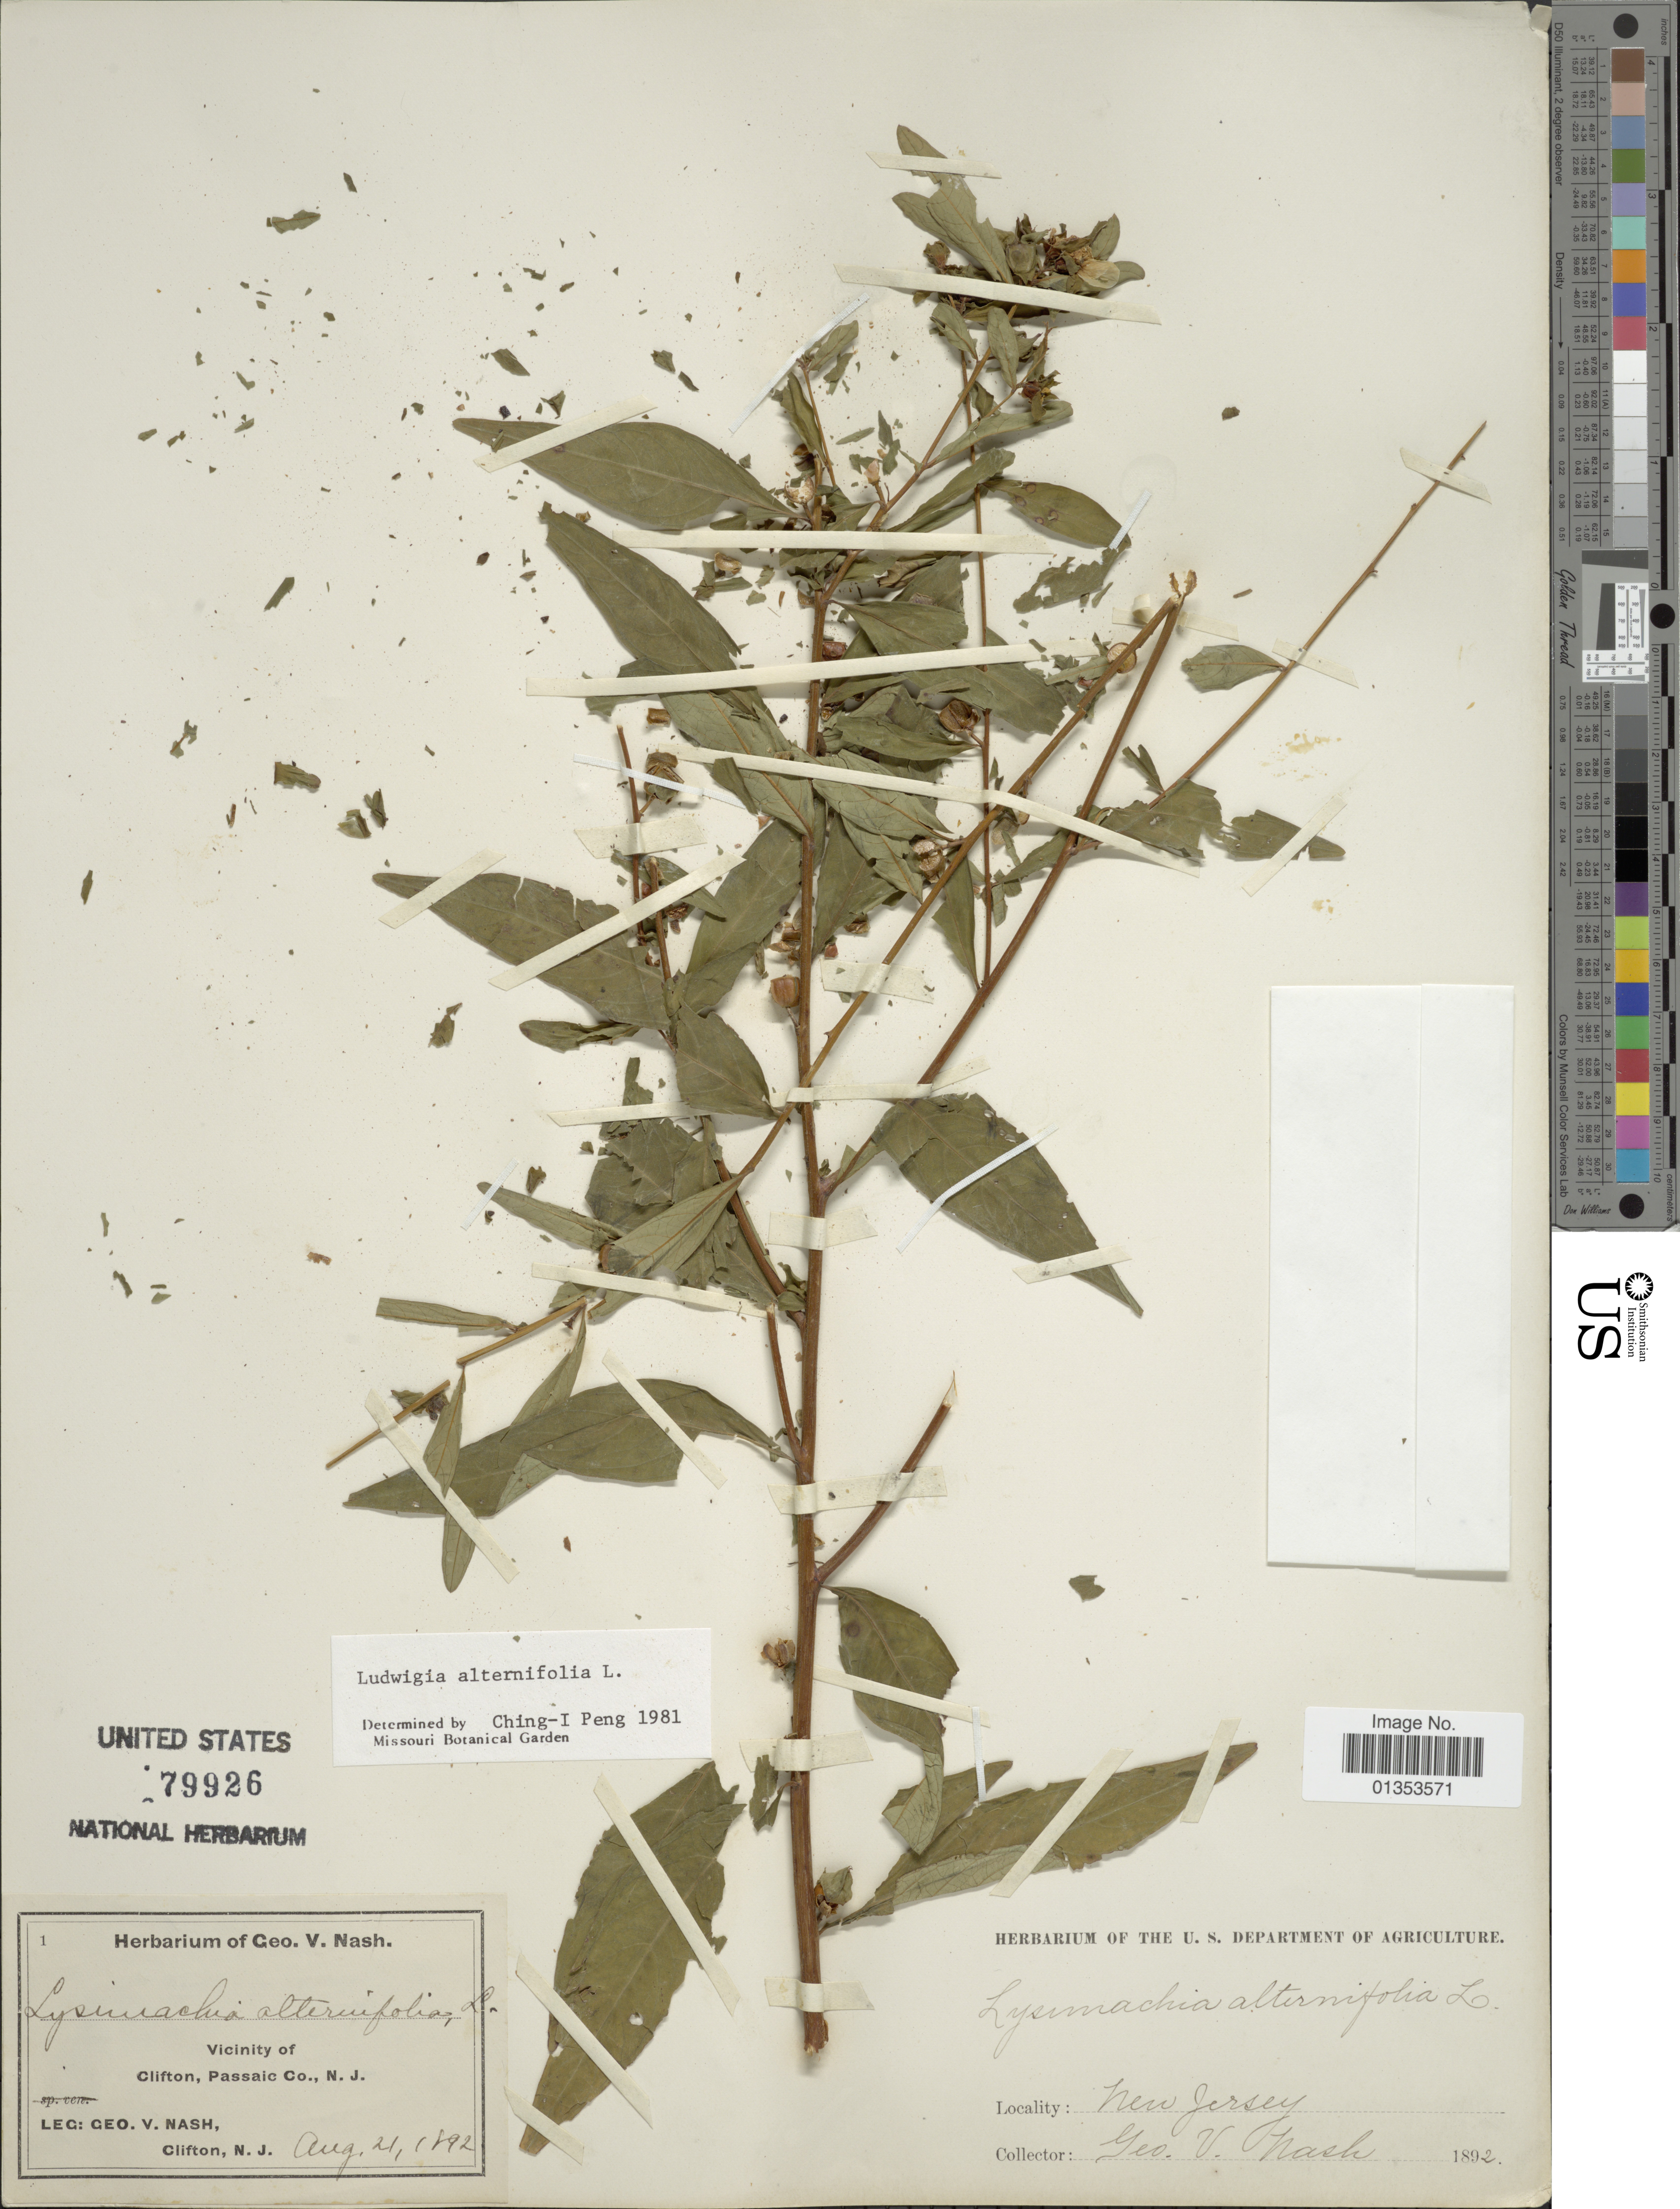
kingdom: Plantae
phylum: Tracheophyta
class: Magnoliopsida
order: Myrtales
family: Onagraceae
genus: Ludwigia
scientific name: Ludwigia alternifolia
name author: L.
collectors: G. V. Nash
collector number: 1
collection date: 1892-08-21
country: United States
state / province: New Jersey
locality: Vicinity of Clifton, Passaic Co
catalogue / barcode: US 79926